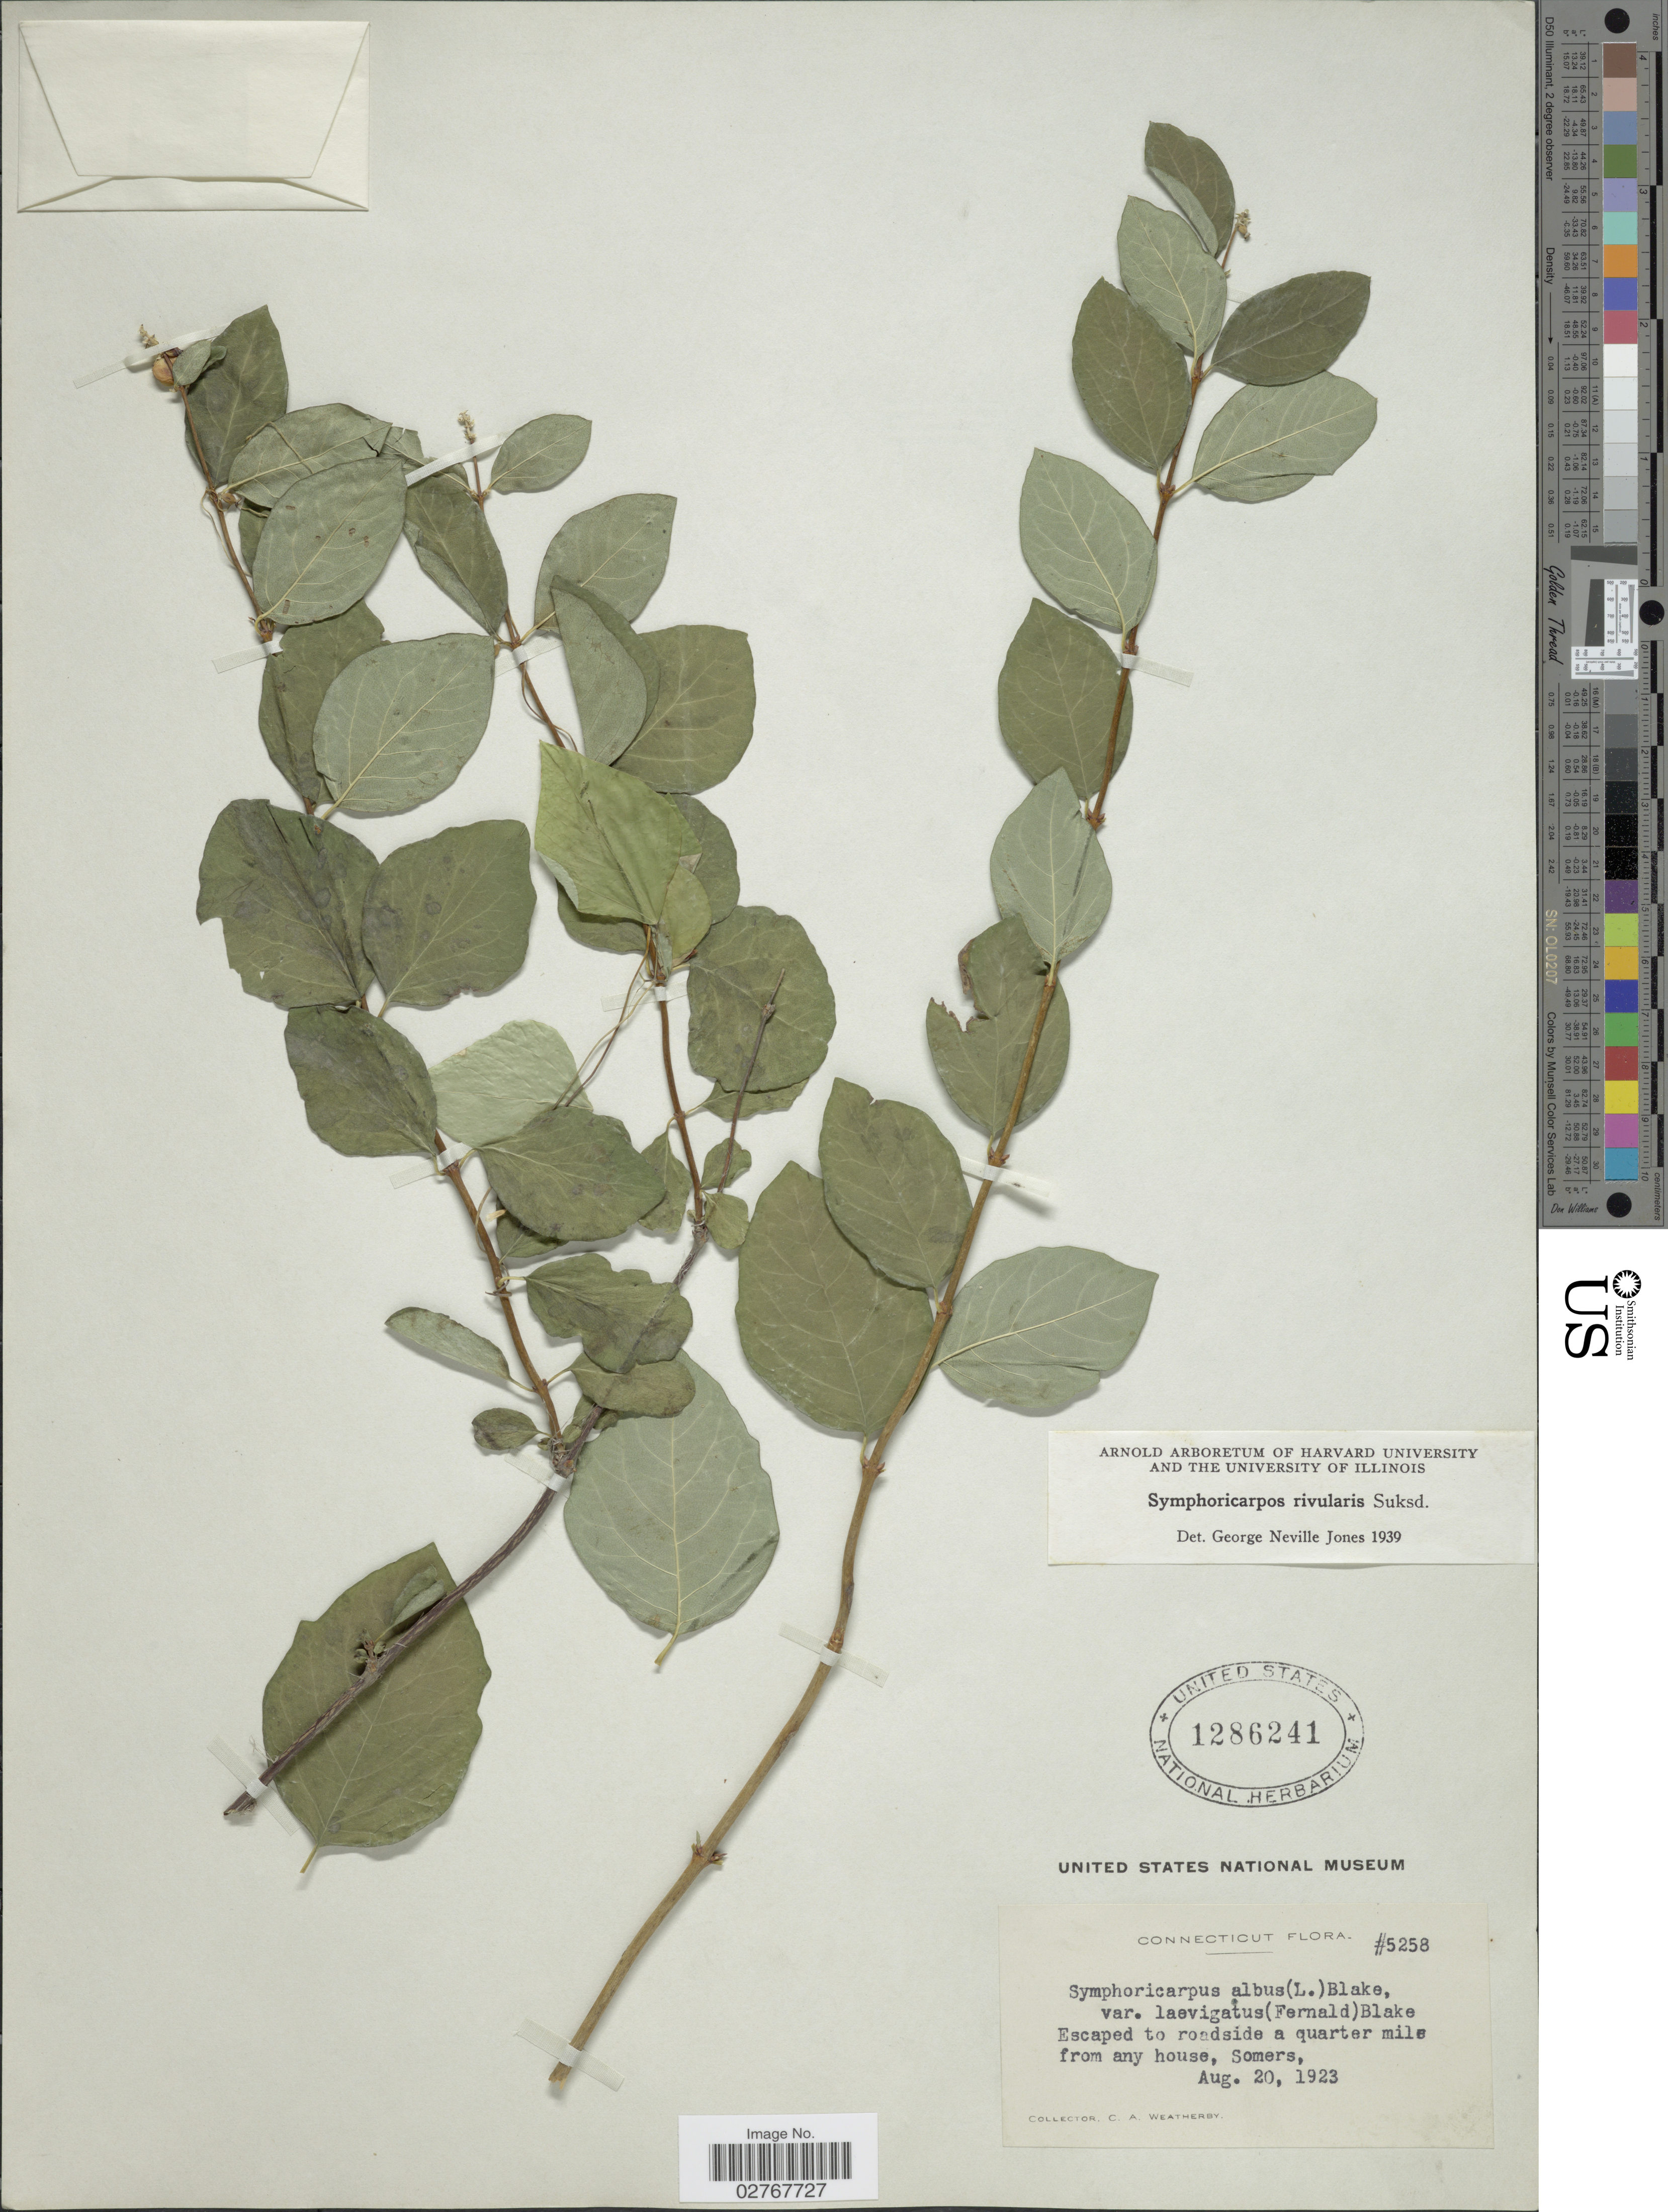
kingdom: Plantae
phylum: Tracheophyta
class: Magnoliopsida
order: Dipsacales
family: Caprifoliaceae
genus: Symphoricarpos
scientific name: Symphoricarpos rivularis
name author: Suksd.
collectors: C. A. Weatherby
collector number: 5258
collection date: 1923-08-20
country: United States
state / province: Connecticut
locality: Escaped to roadside a quarter mile from any house, Somers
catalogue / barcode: US 1286241